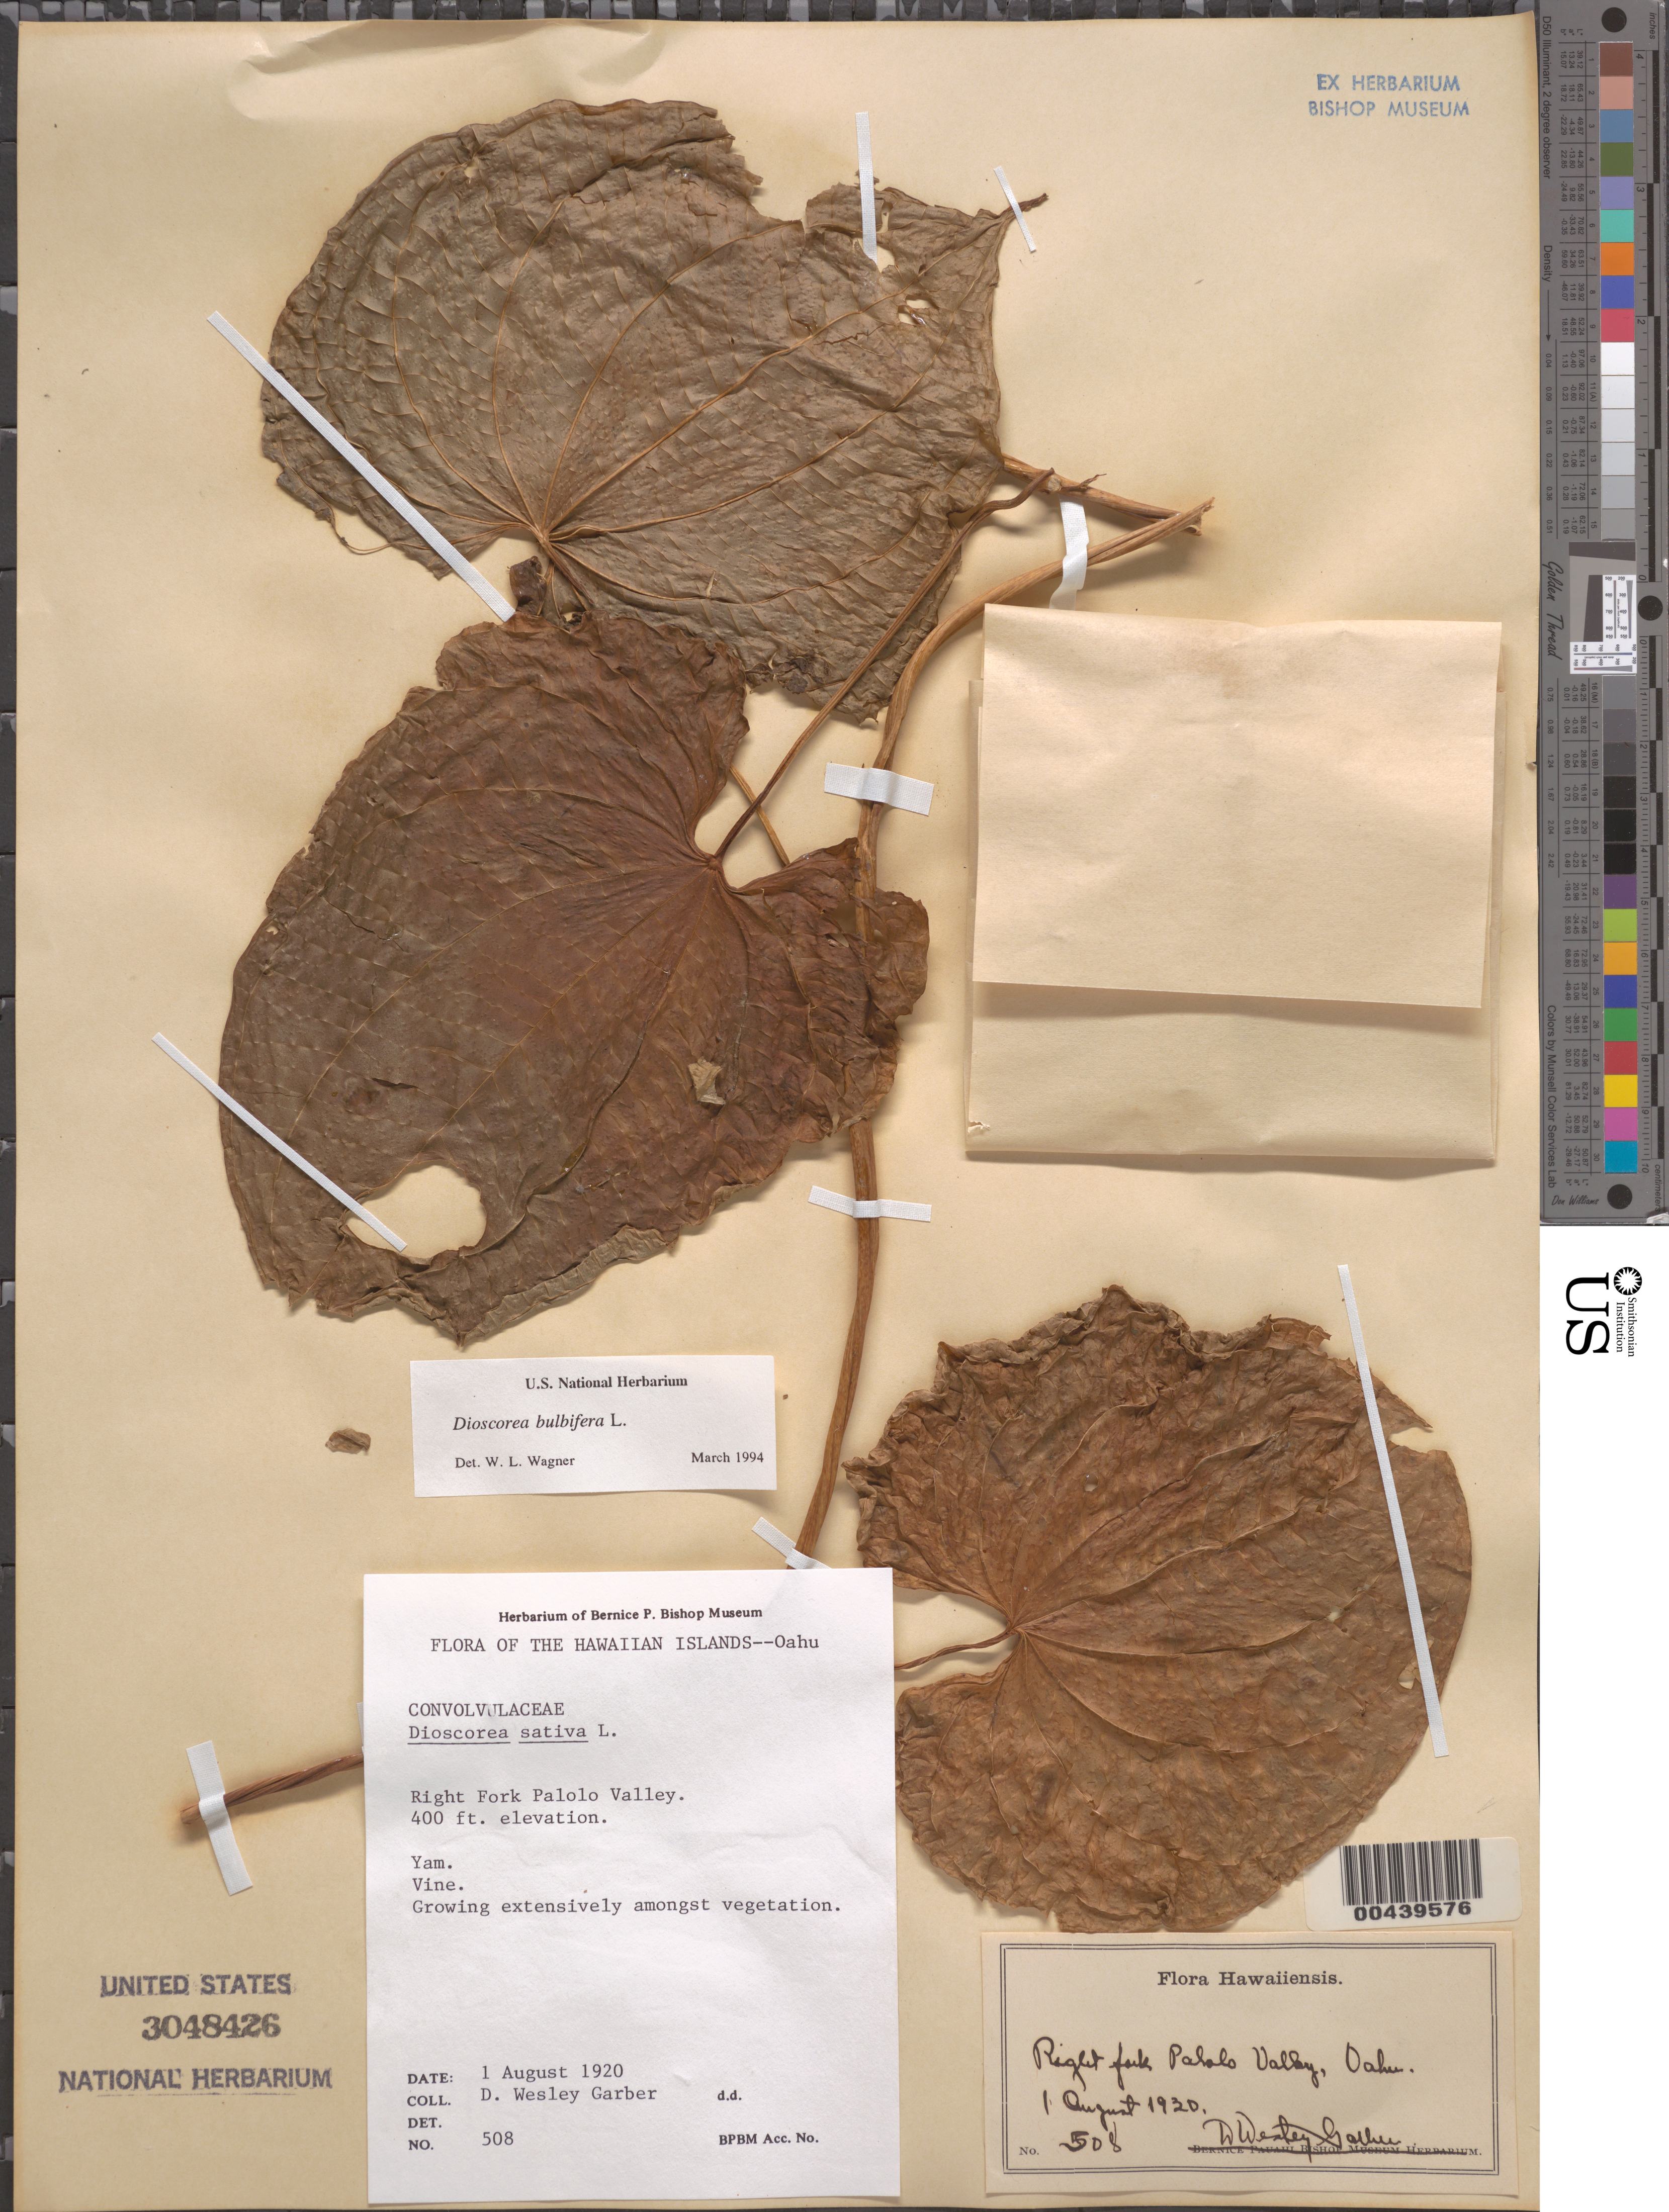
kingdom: Plantae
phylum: Tracheophyta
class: Liliopsida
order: Dioscoreales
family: Dioscoreaceae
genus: Dioscorea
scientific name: Dioscorea bulbifera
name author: L.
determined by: Wagner, W. L., (BOT), Smithsonian Institution - National Museum of Natural History (UNITED STATES)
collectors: D. W. Garber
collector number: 508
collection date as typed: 1 Aug 1920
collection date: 1920-08-01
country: United States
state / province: Hawaii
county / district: Honolulu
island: Oahu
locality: Right Fork Palolo Valley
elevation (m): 122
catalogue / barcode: US 3048426